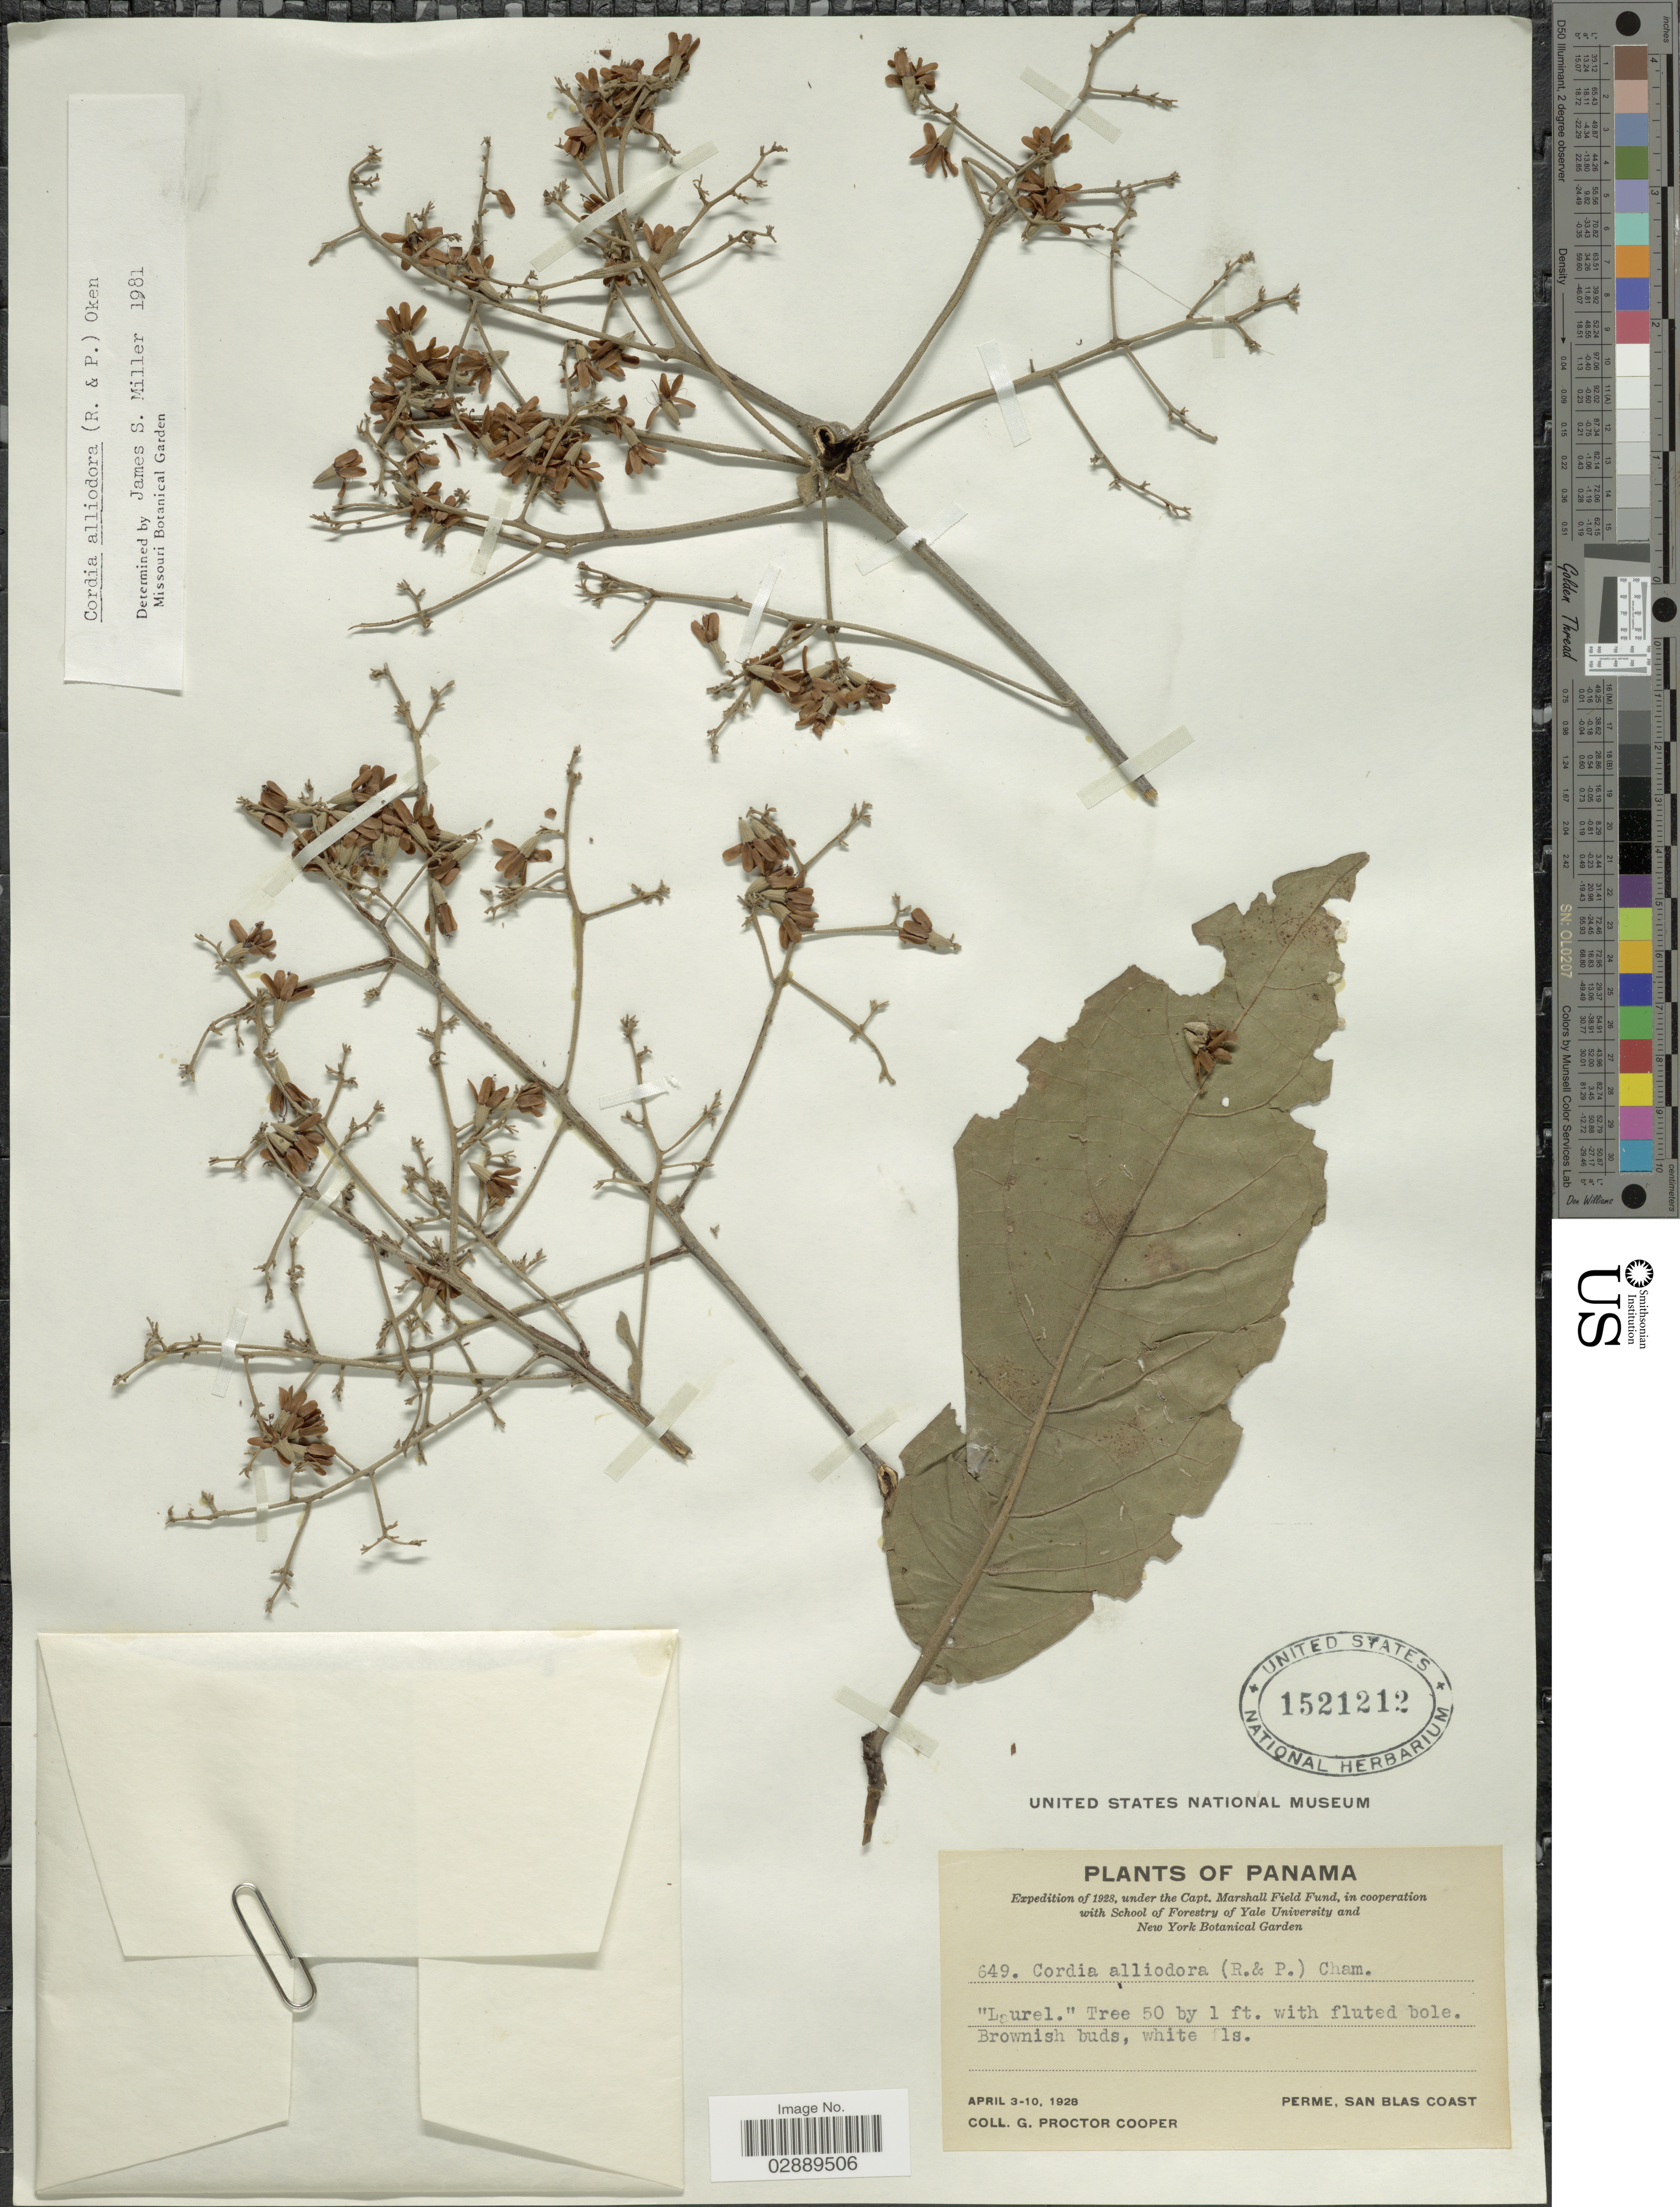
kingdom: Plantae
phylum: Tracheophyta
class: Magnoliopsida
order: Boraginales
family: Cordiaceae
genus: Cordia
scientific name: Cordia alliodora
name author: (Ruiz & Pav.) Oken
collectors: G. Cooper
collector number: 649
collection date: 1928-04-03/1928-04-10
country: Panama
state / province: Kuna Yala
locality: Perme, San Blas Coast.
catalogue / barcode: US 1521212